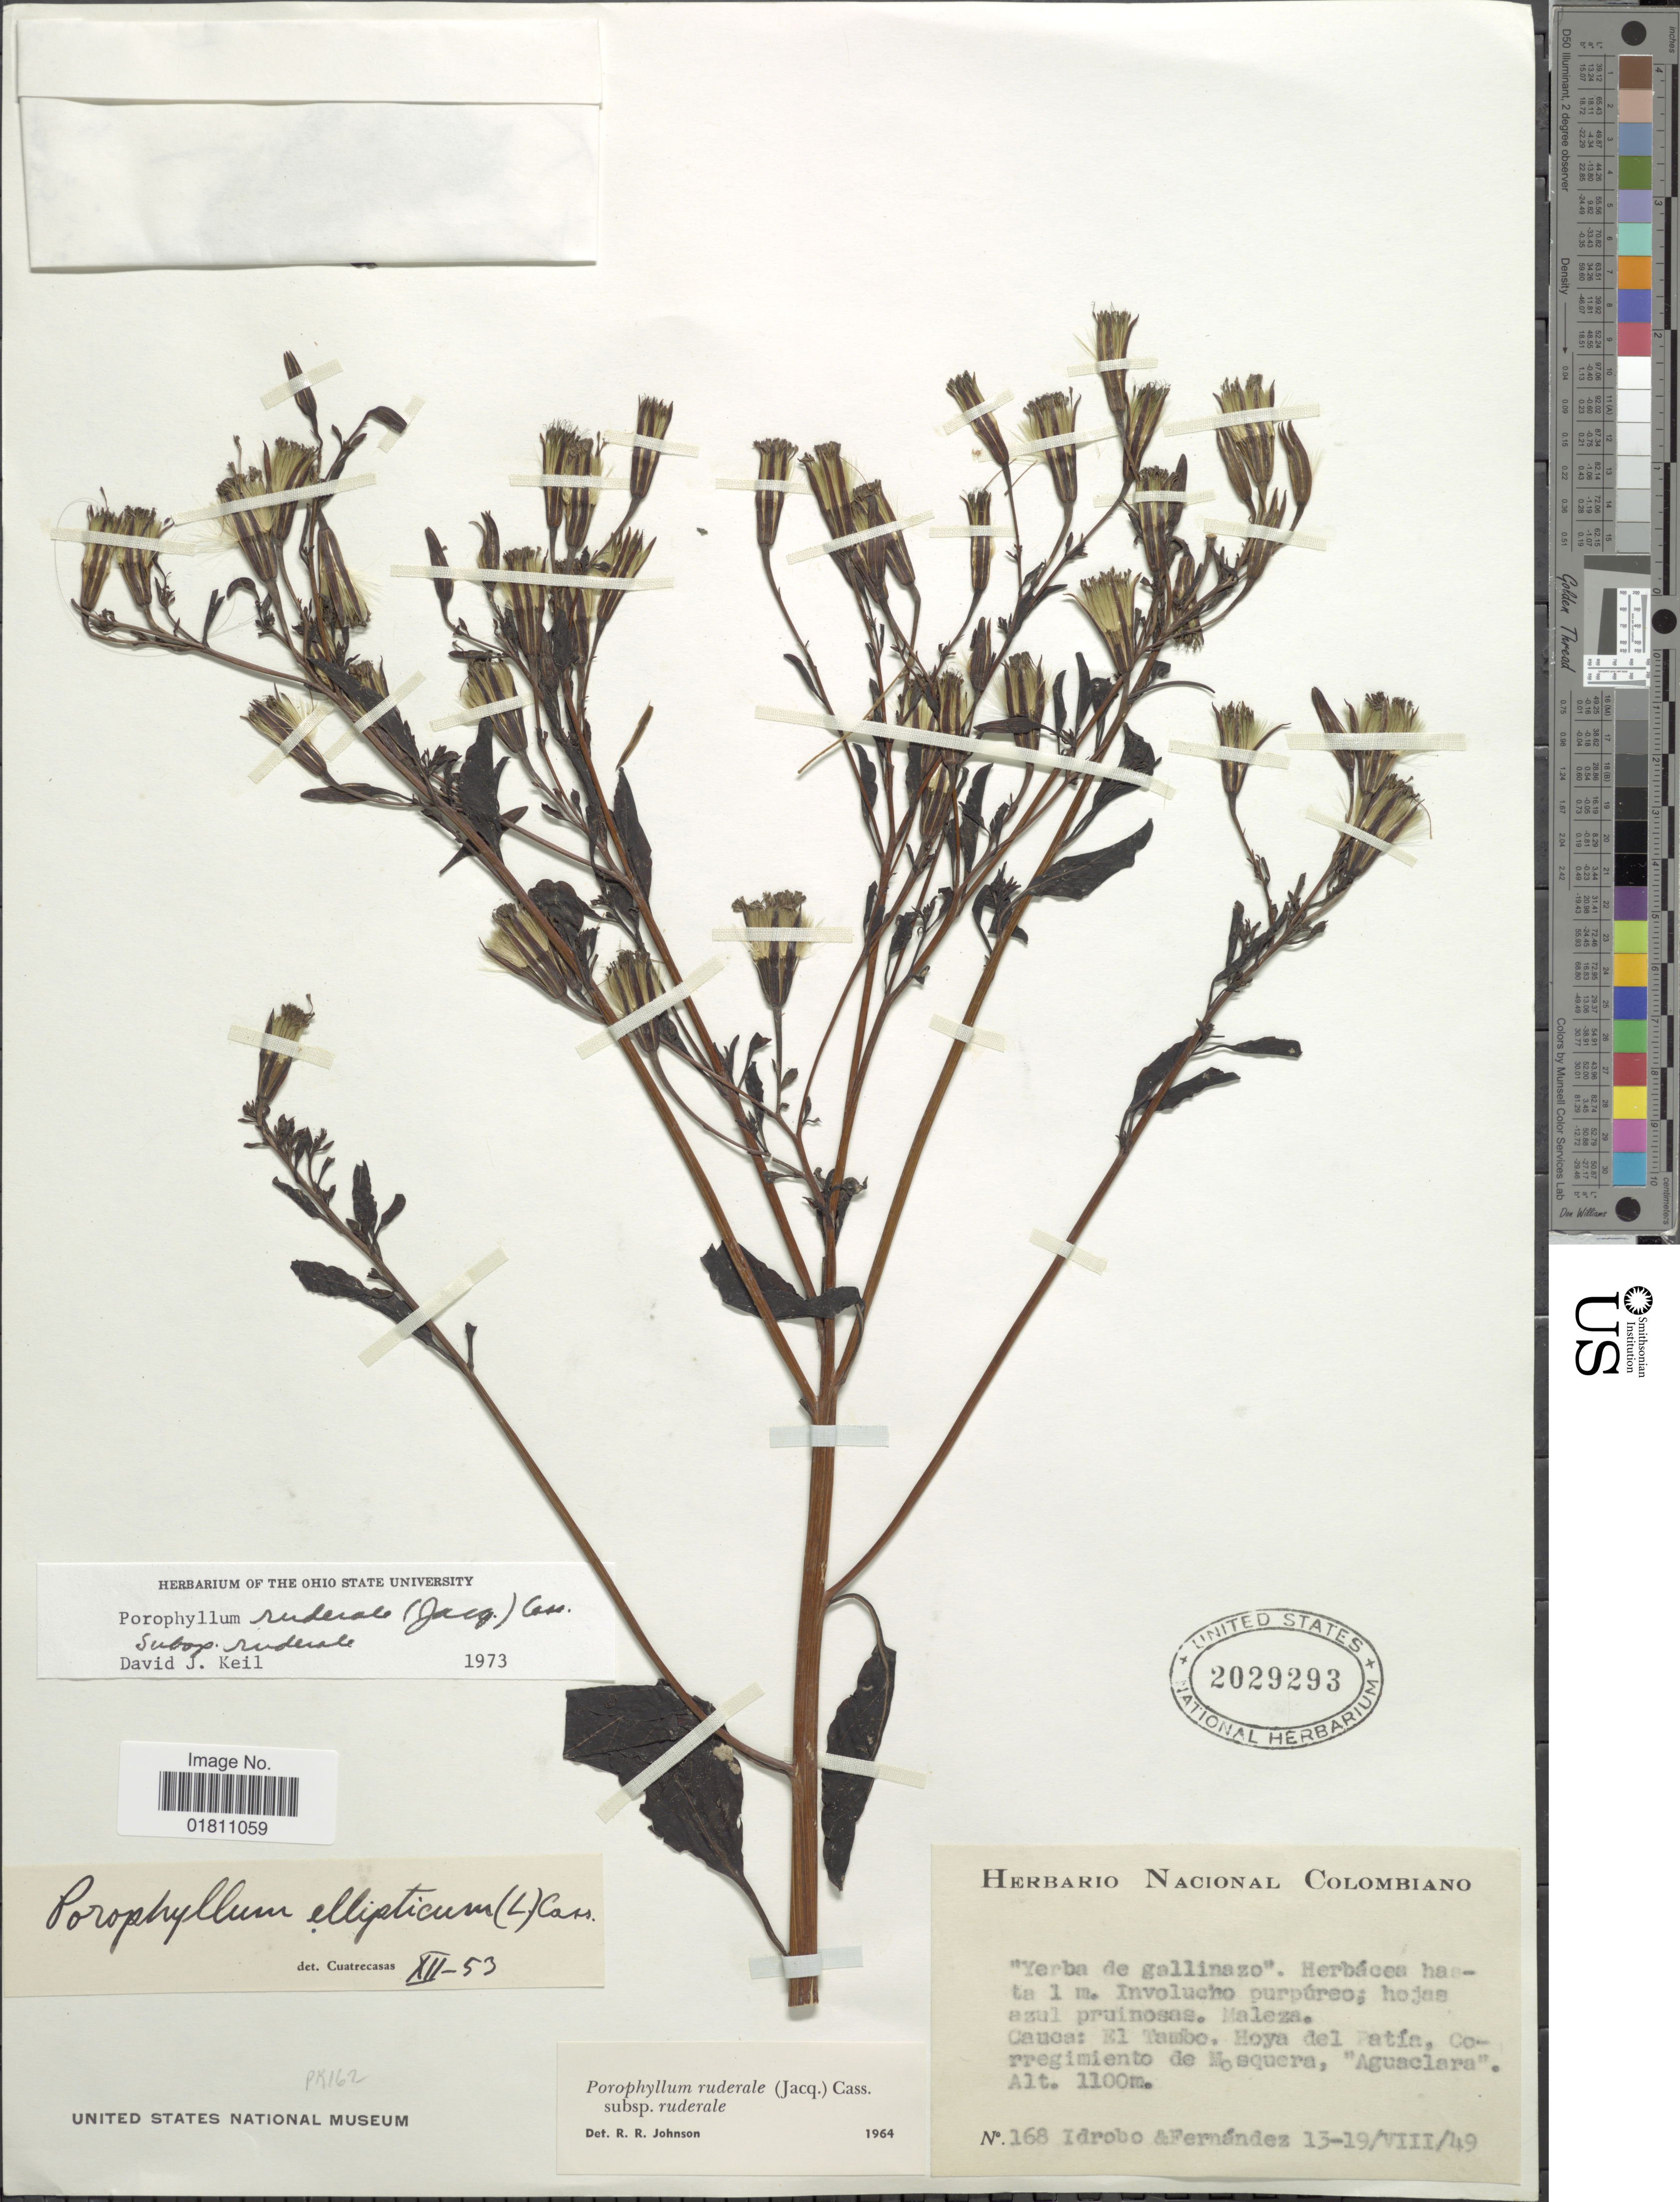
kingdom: Plantae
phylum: Tracheophyta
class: Magnoliopsida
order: Asterales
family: Asteraceae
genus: Porophyllum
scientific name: Porophyllum ruderale subsp. ruderale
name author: (Jacq.) Cass.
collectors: -- Idrobo & -- Fernandez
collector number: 168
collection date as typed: Transcribed d/m/y: 13/8/49 to 19/8/49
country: Colombia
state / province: Cauca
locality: El Tambo, Hoya del Patía, Corregimiento de Mosquera, 'Aguaclara'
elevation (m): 1100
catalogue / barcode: US 2029293